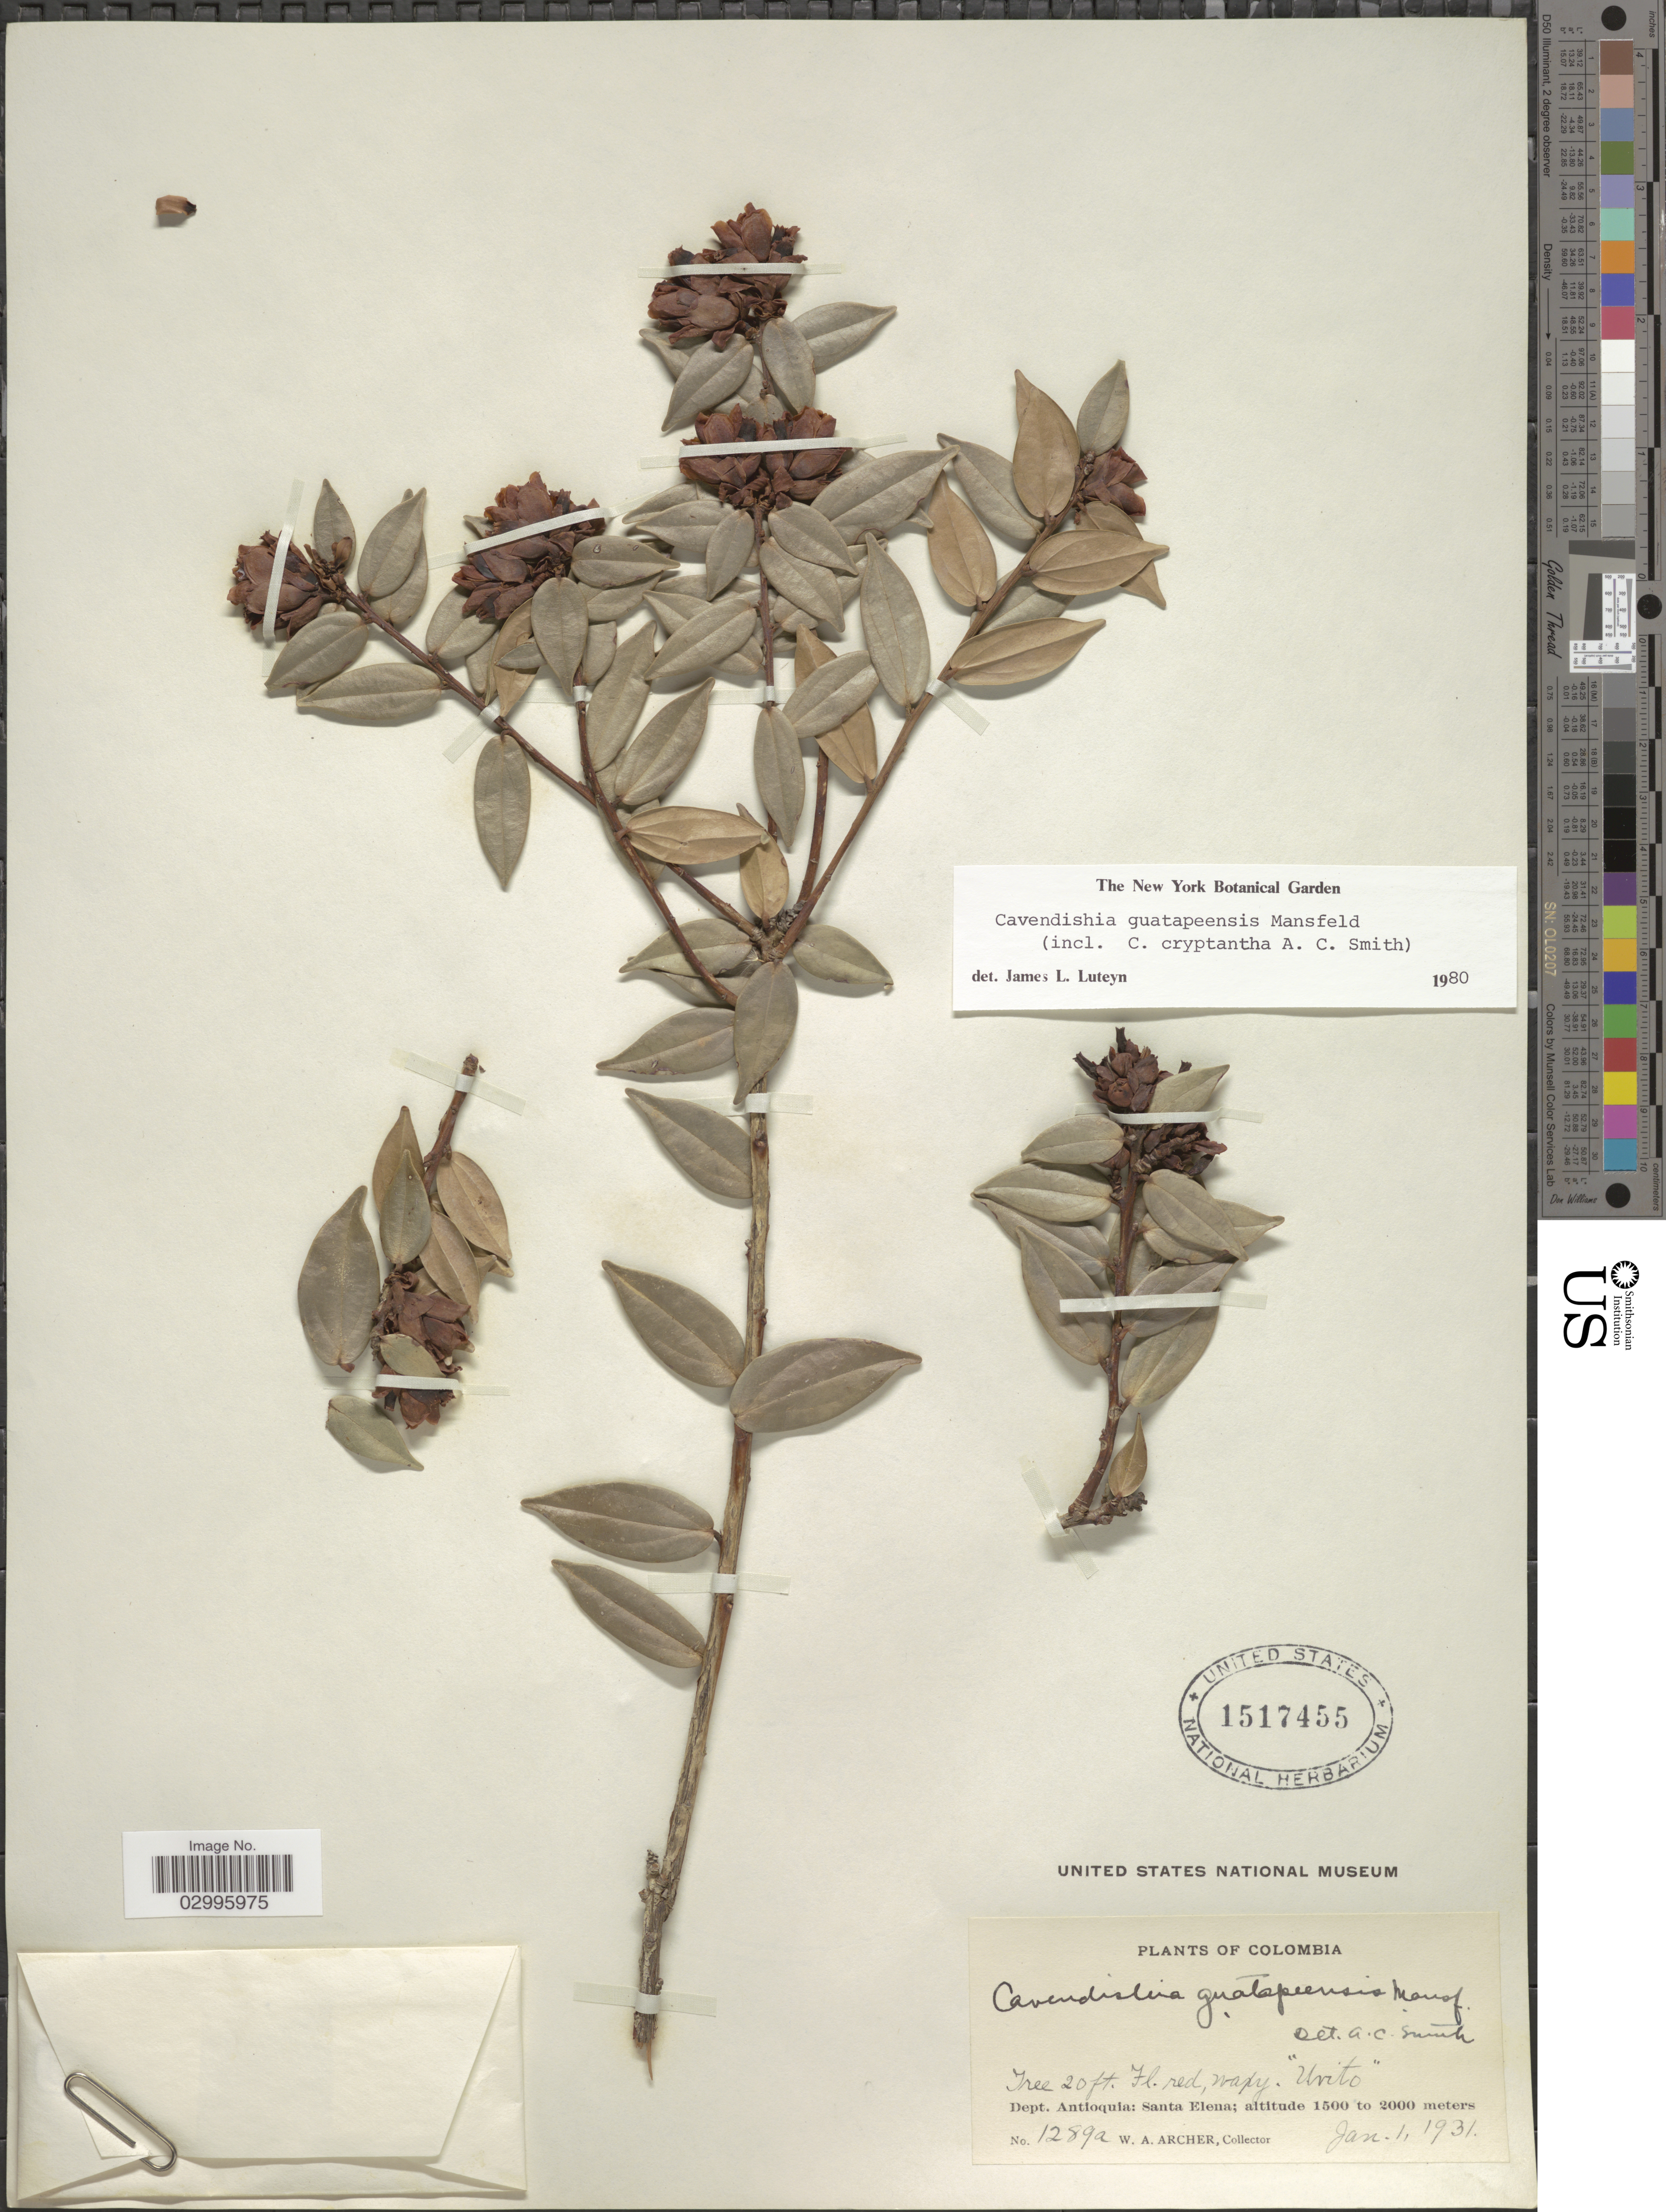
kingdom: Plantae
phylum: Tracheophyta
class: Magnoliopsida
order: Ericales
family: Ericaceae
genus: Cavendishia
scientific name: Cavendishia guatapeensis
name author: Mansf.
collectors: W. Archer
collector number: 1289a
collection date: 1931-01-01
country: Colombia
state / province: Antioquia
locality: Dept. Antioquia: Santa Elena.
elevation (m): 1500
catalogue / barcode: US 1517455